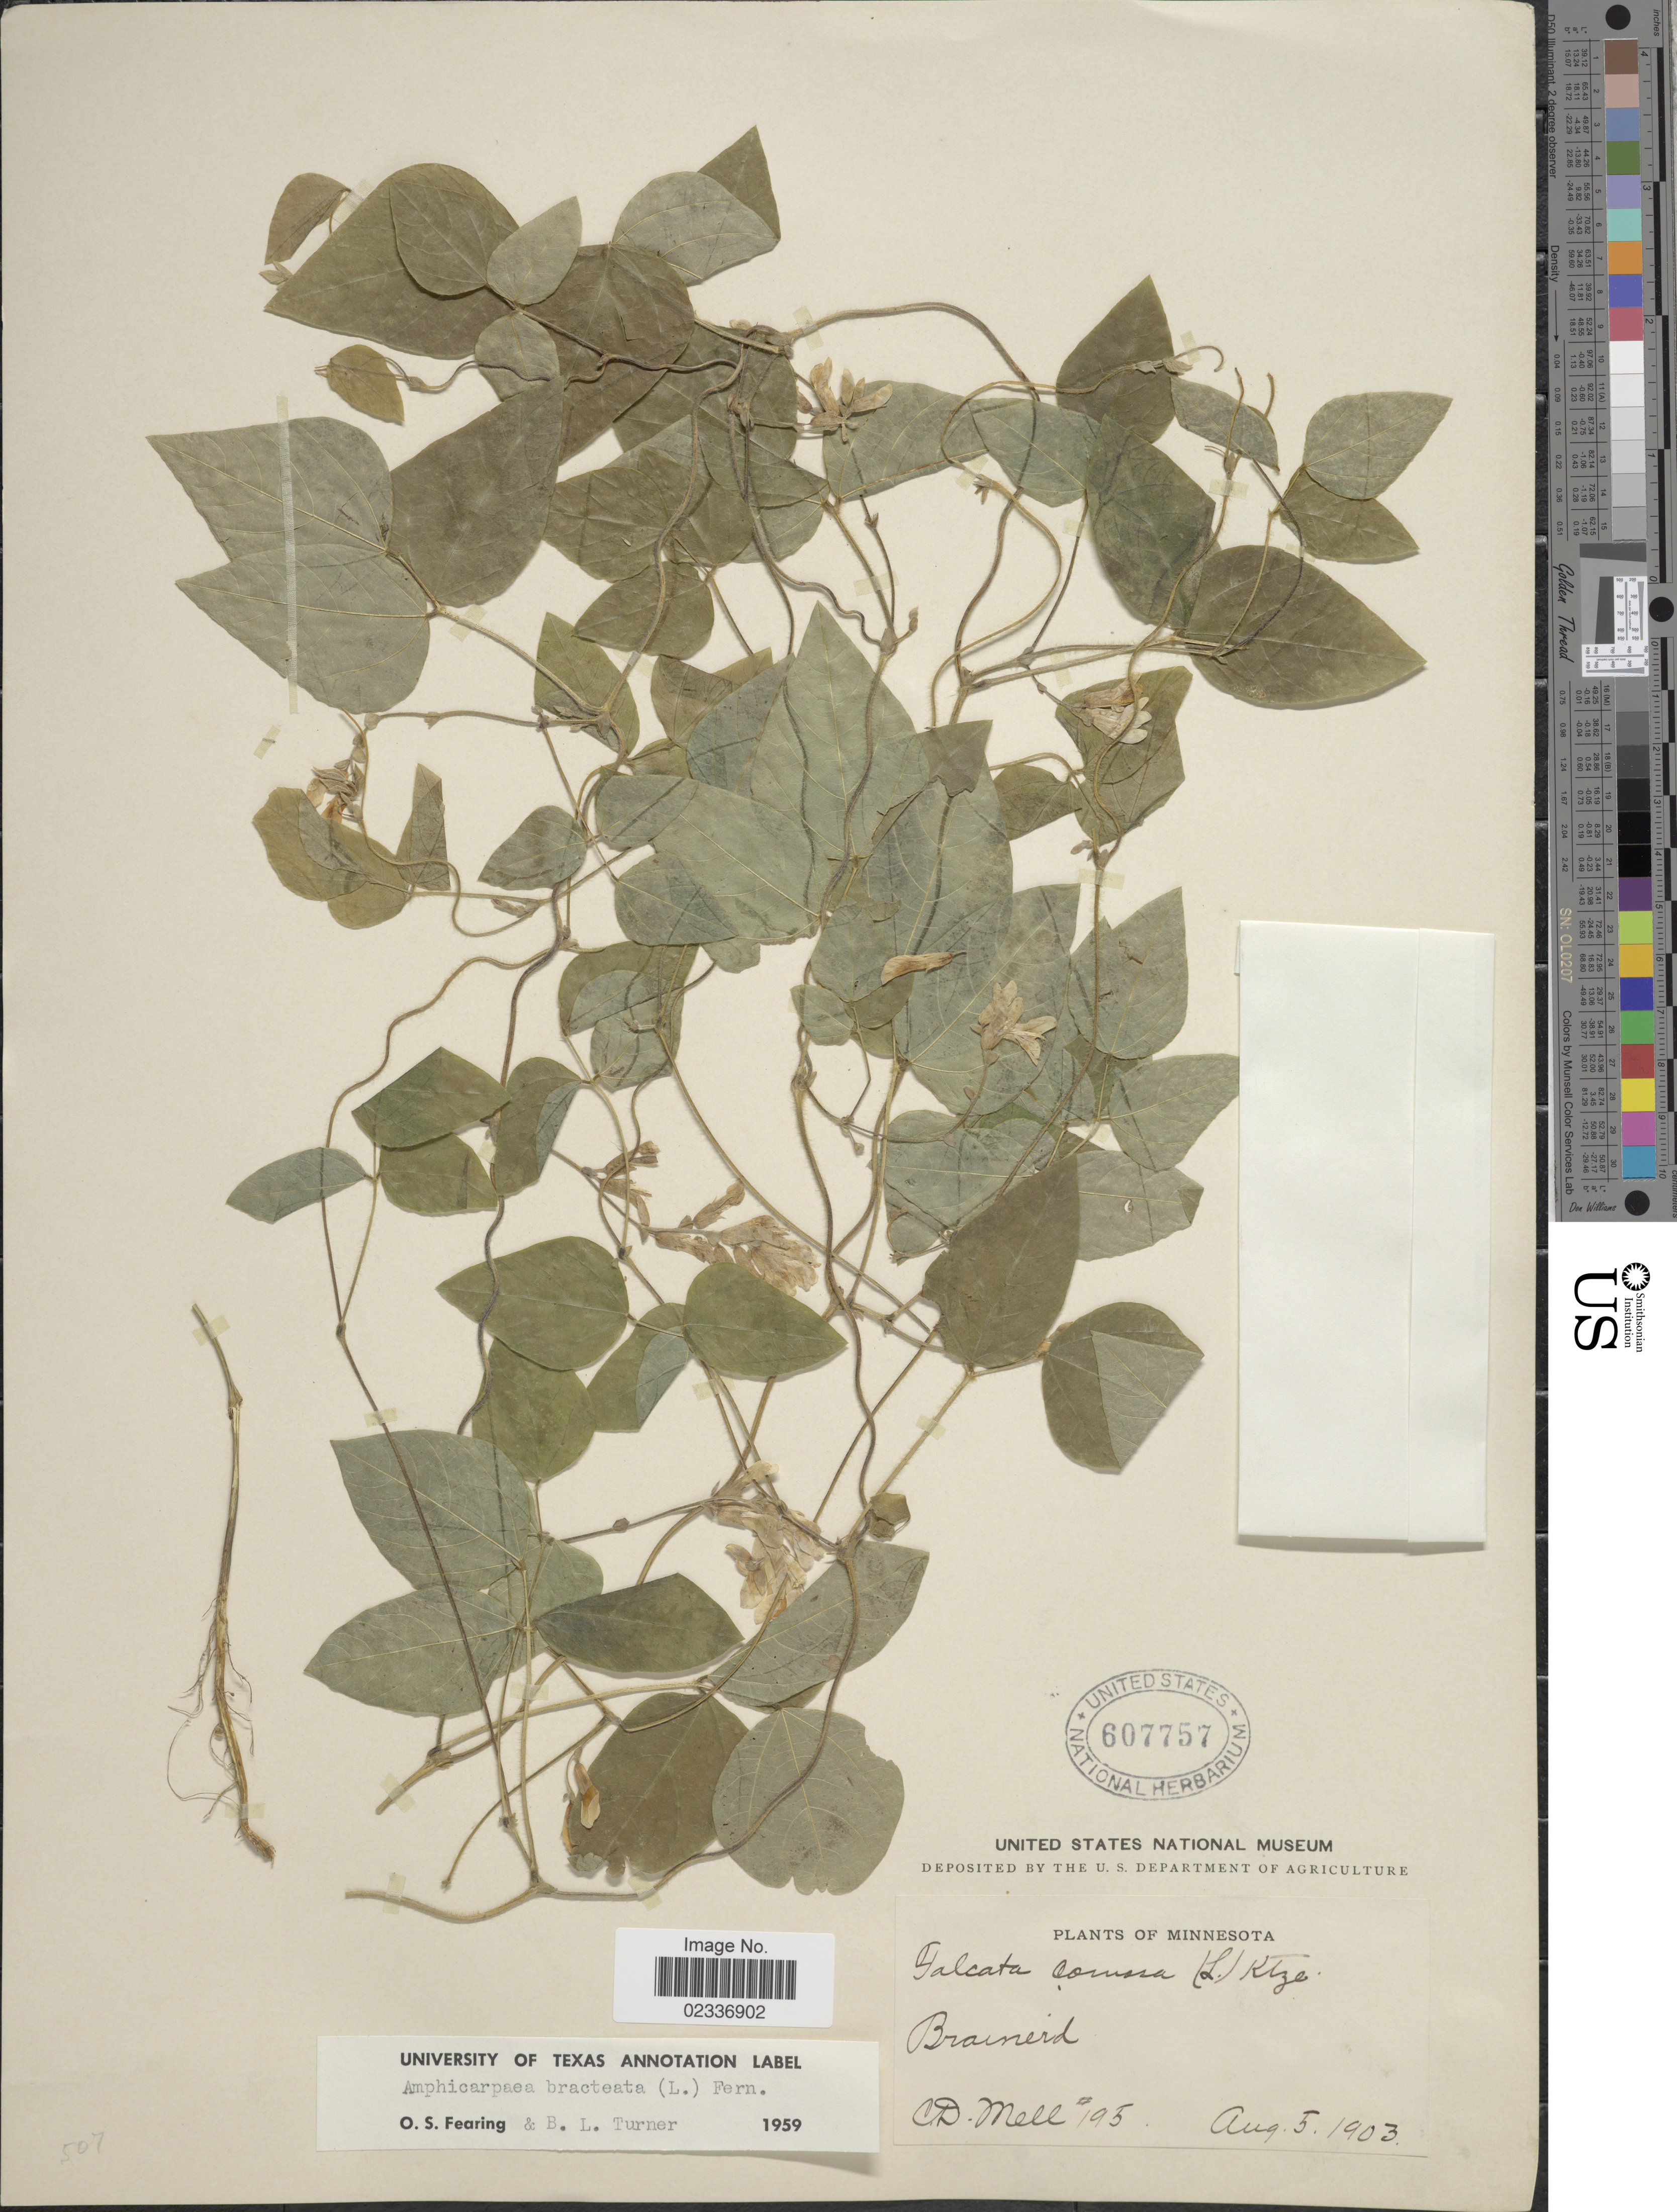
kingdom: Plantae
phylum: Tracheophyta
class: Magnoliopsida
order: Fabales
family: Fabaceae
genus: Amphicarpaea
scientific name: Amphicarpaea bracteata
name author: (L.) Fernald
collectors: C. D. Mell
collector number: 195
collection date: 1903-08-05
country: United States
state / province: Minnesota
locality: Brainerd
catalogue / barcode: US 607757